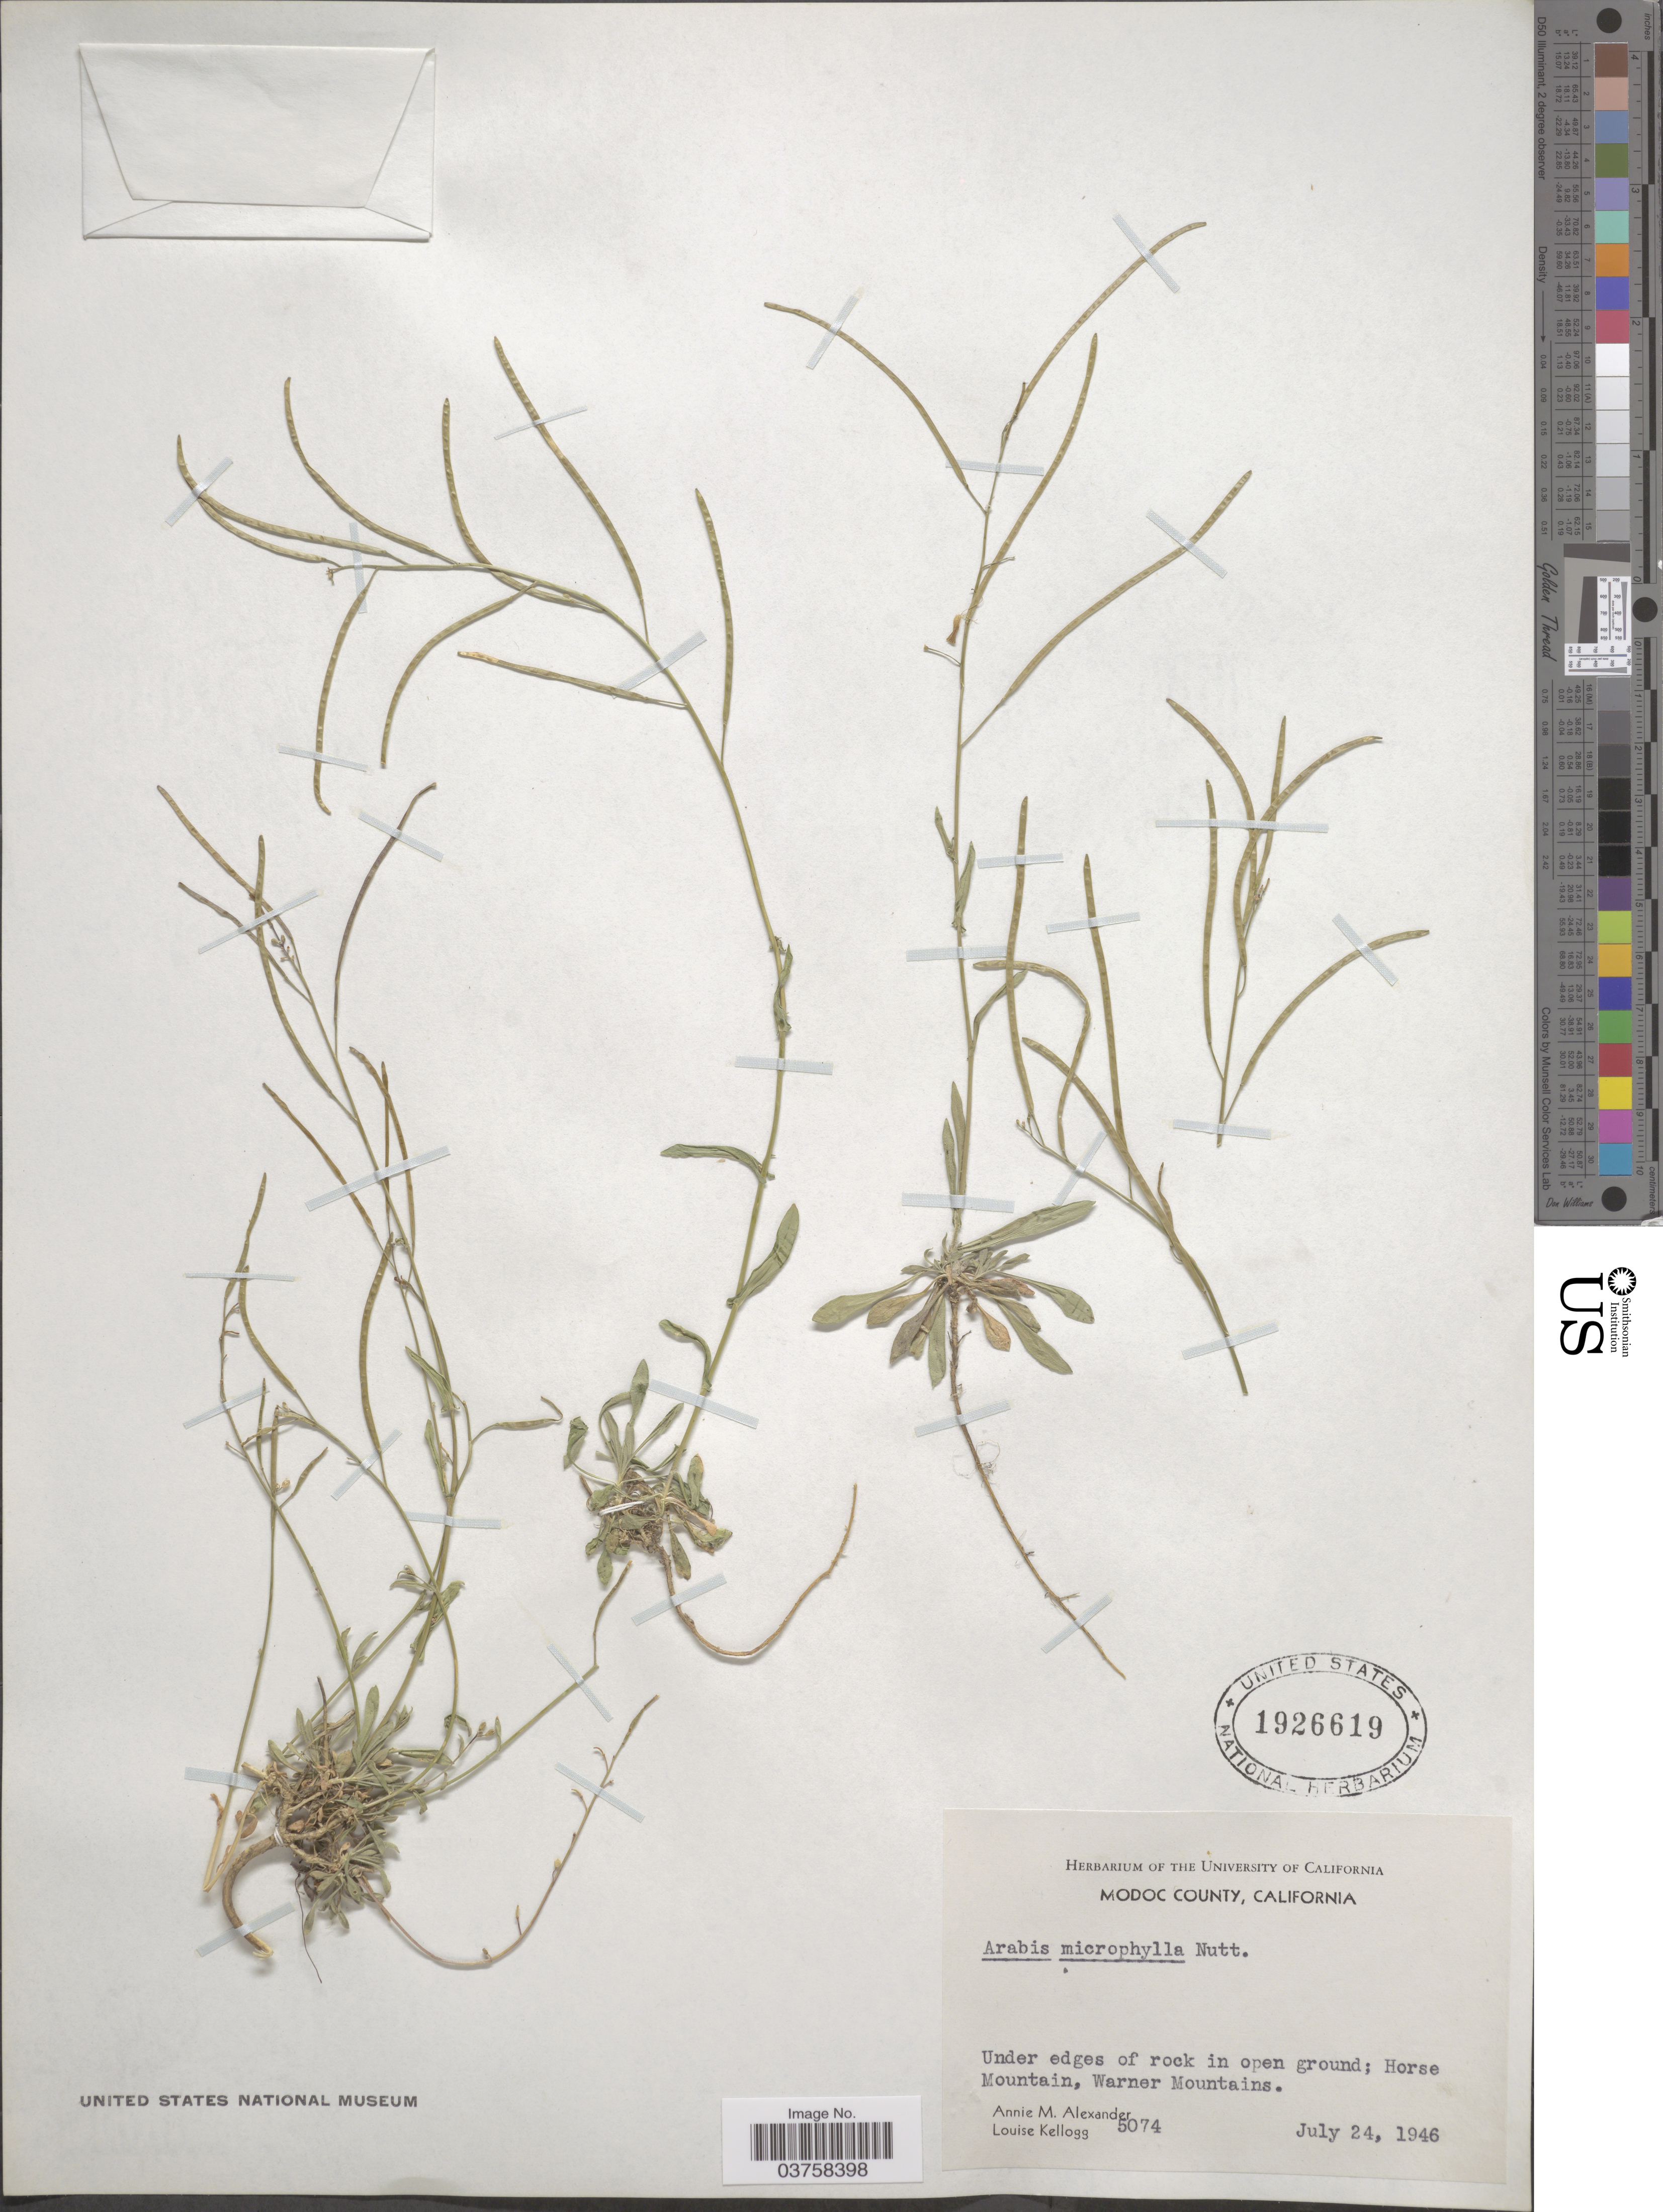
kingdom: Plantae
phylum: Tracheophyta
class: Magnoliopsida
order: Brassicales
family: Brassicaceae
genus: Arabis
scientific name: Arabis microphylla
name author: Nutt.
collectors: A. M. Alexander & L. Kellogg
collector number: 5074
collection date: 1946-07-24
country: United States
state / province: California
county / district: Modoc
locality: Modoc County. Horse Mountain, Warner Mountains.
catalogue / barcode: US 1926619